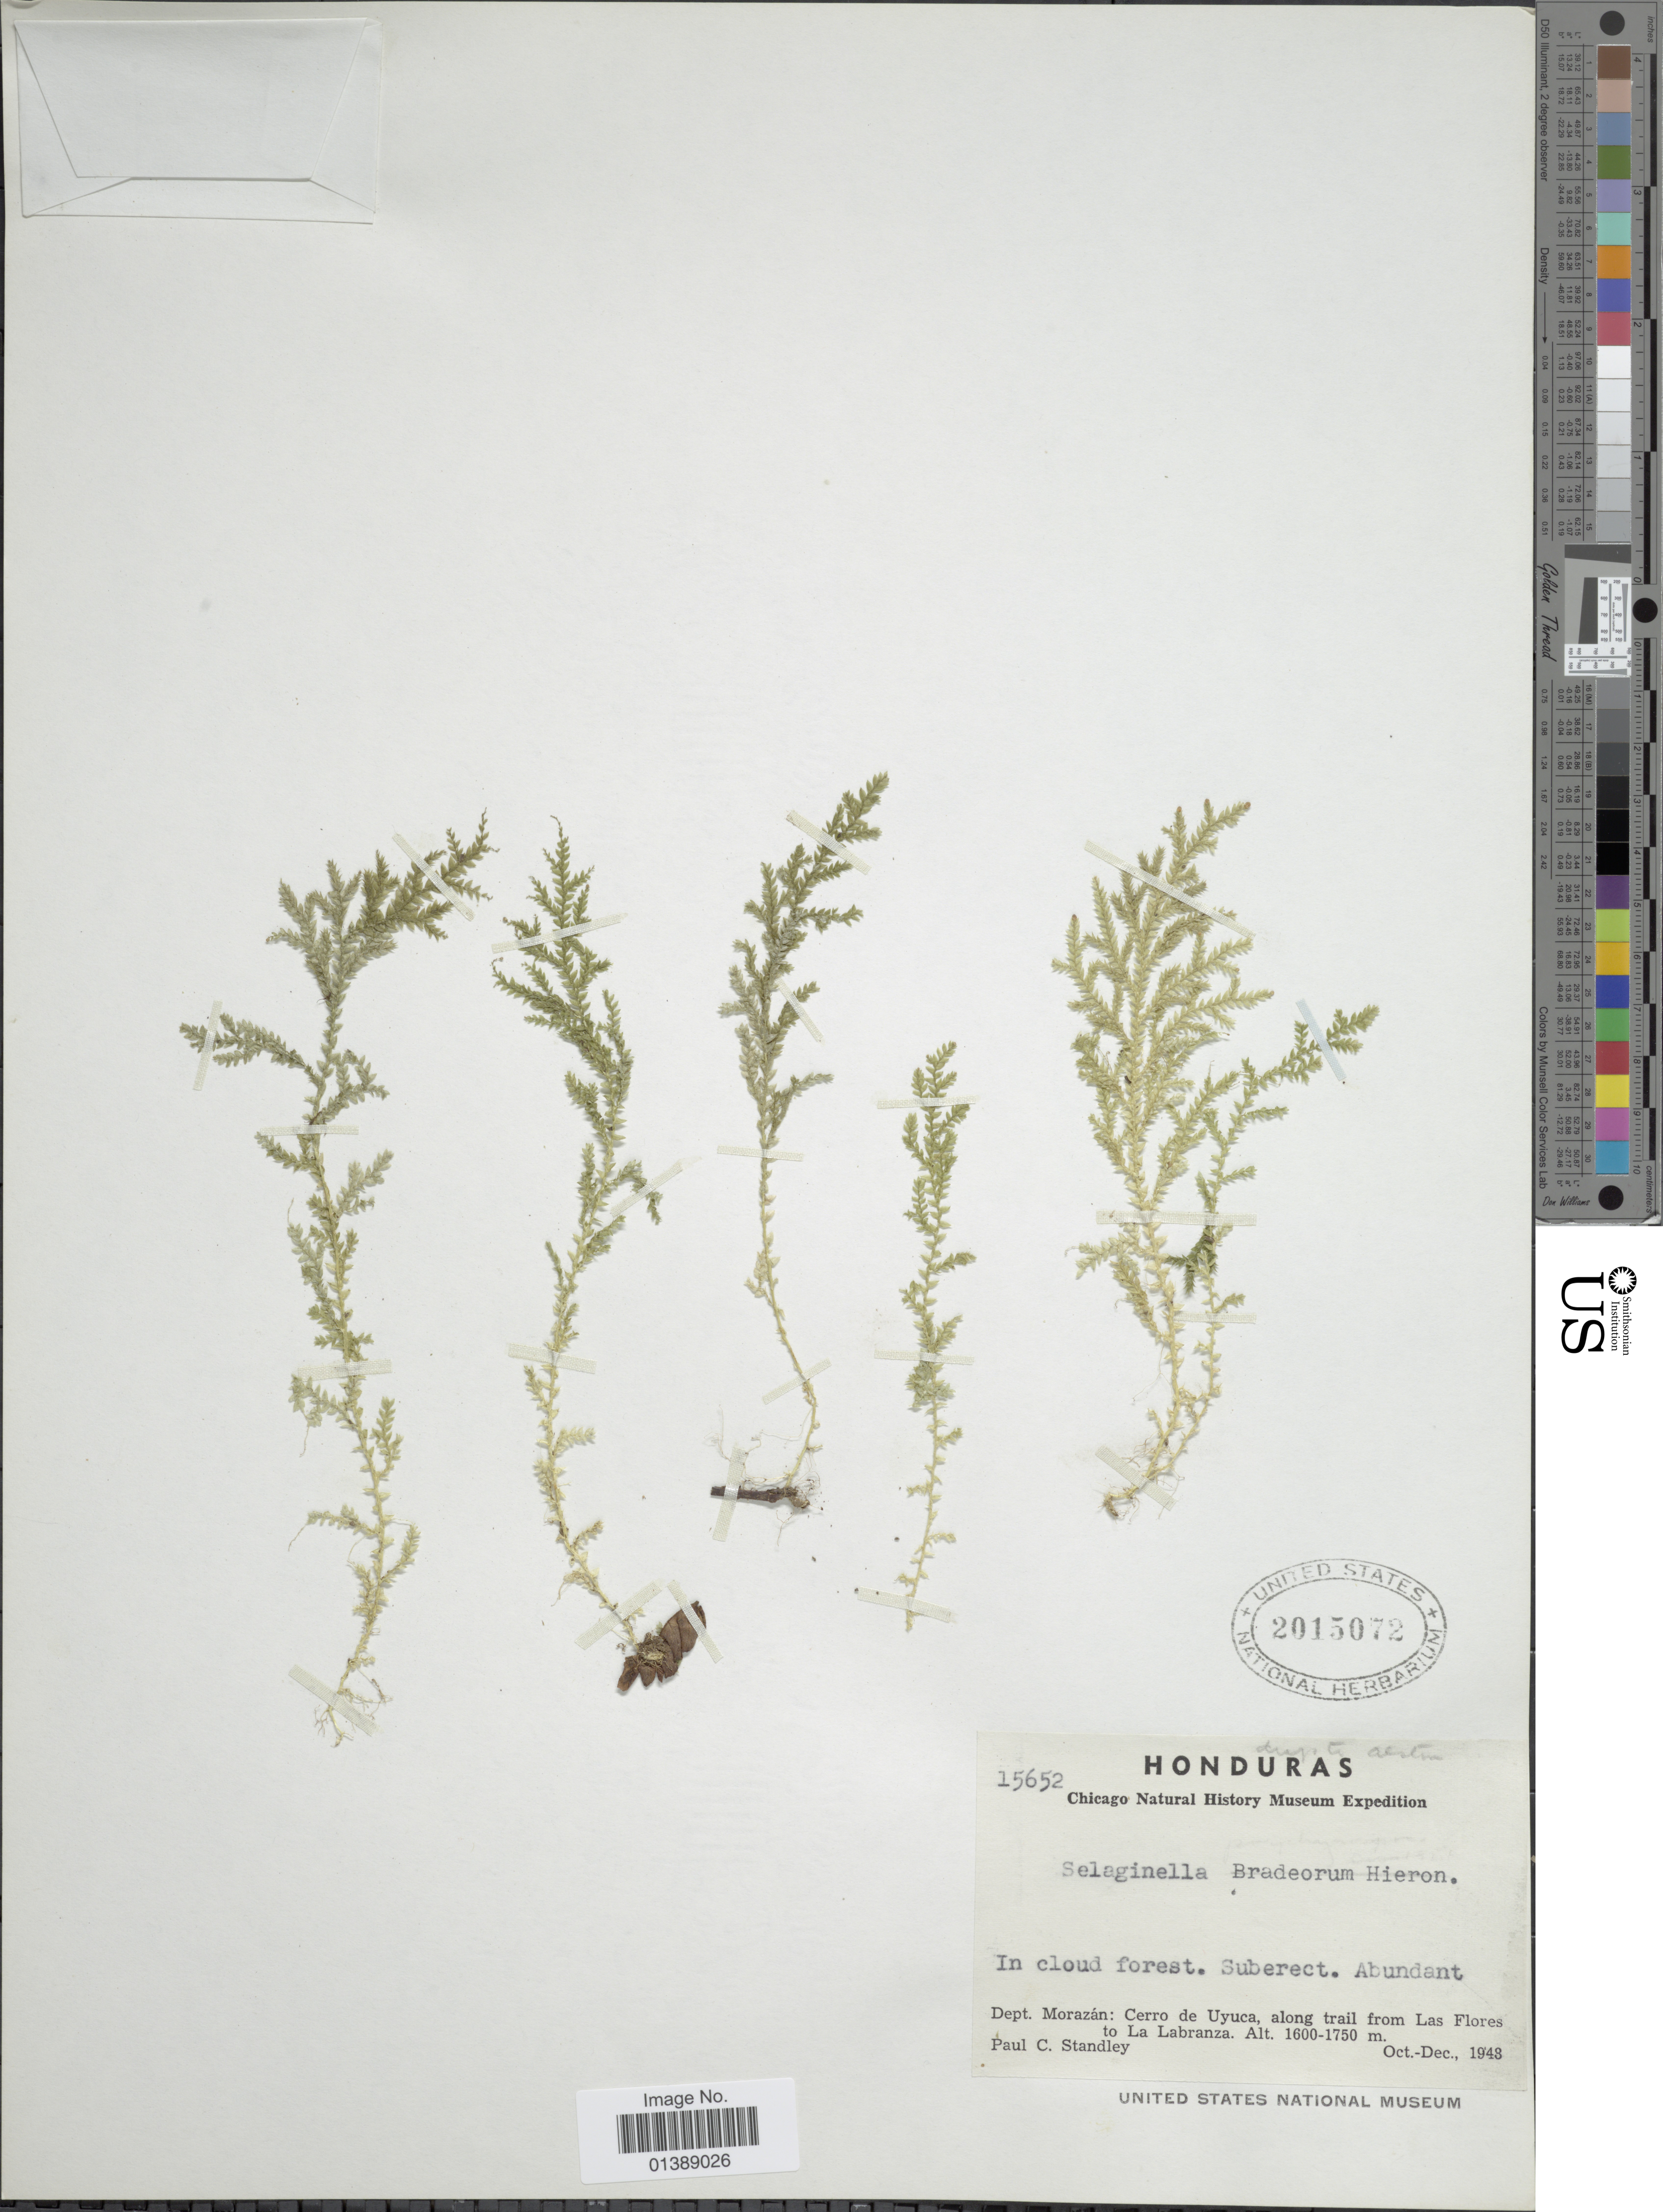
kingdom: Plantae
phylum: Tracheophyta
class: Lycopodiopsida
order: Selaginellales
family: Selaginellaceae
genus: Selaginella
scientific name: Selaginella porphyrospora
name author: A. Braun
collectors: P. C. Standley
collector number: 15652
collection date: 1943-10/1943-12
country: Honduras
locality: Dept Morazán: Cerro de Uyuca, along trail from Las Flores to La Labranza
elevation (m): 1600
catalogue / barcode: US 2015072